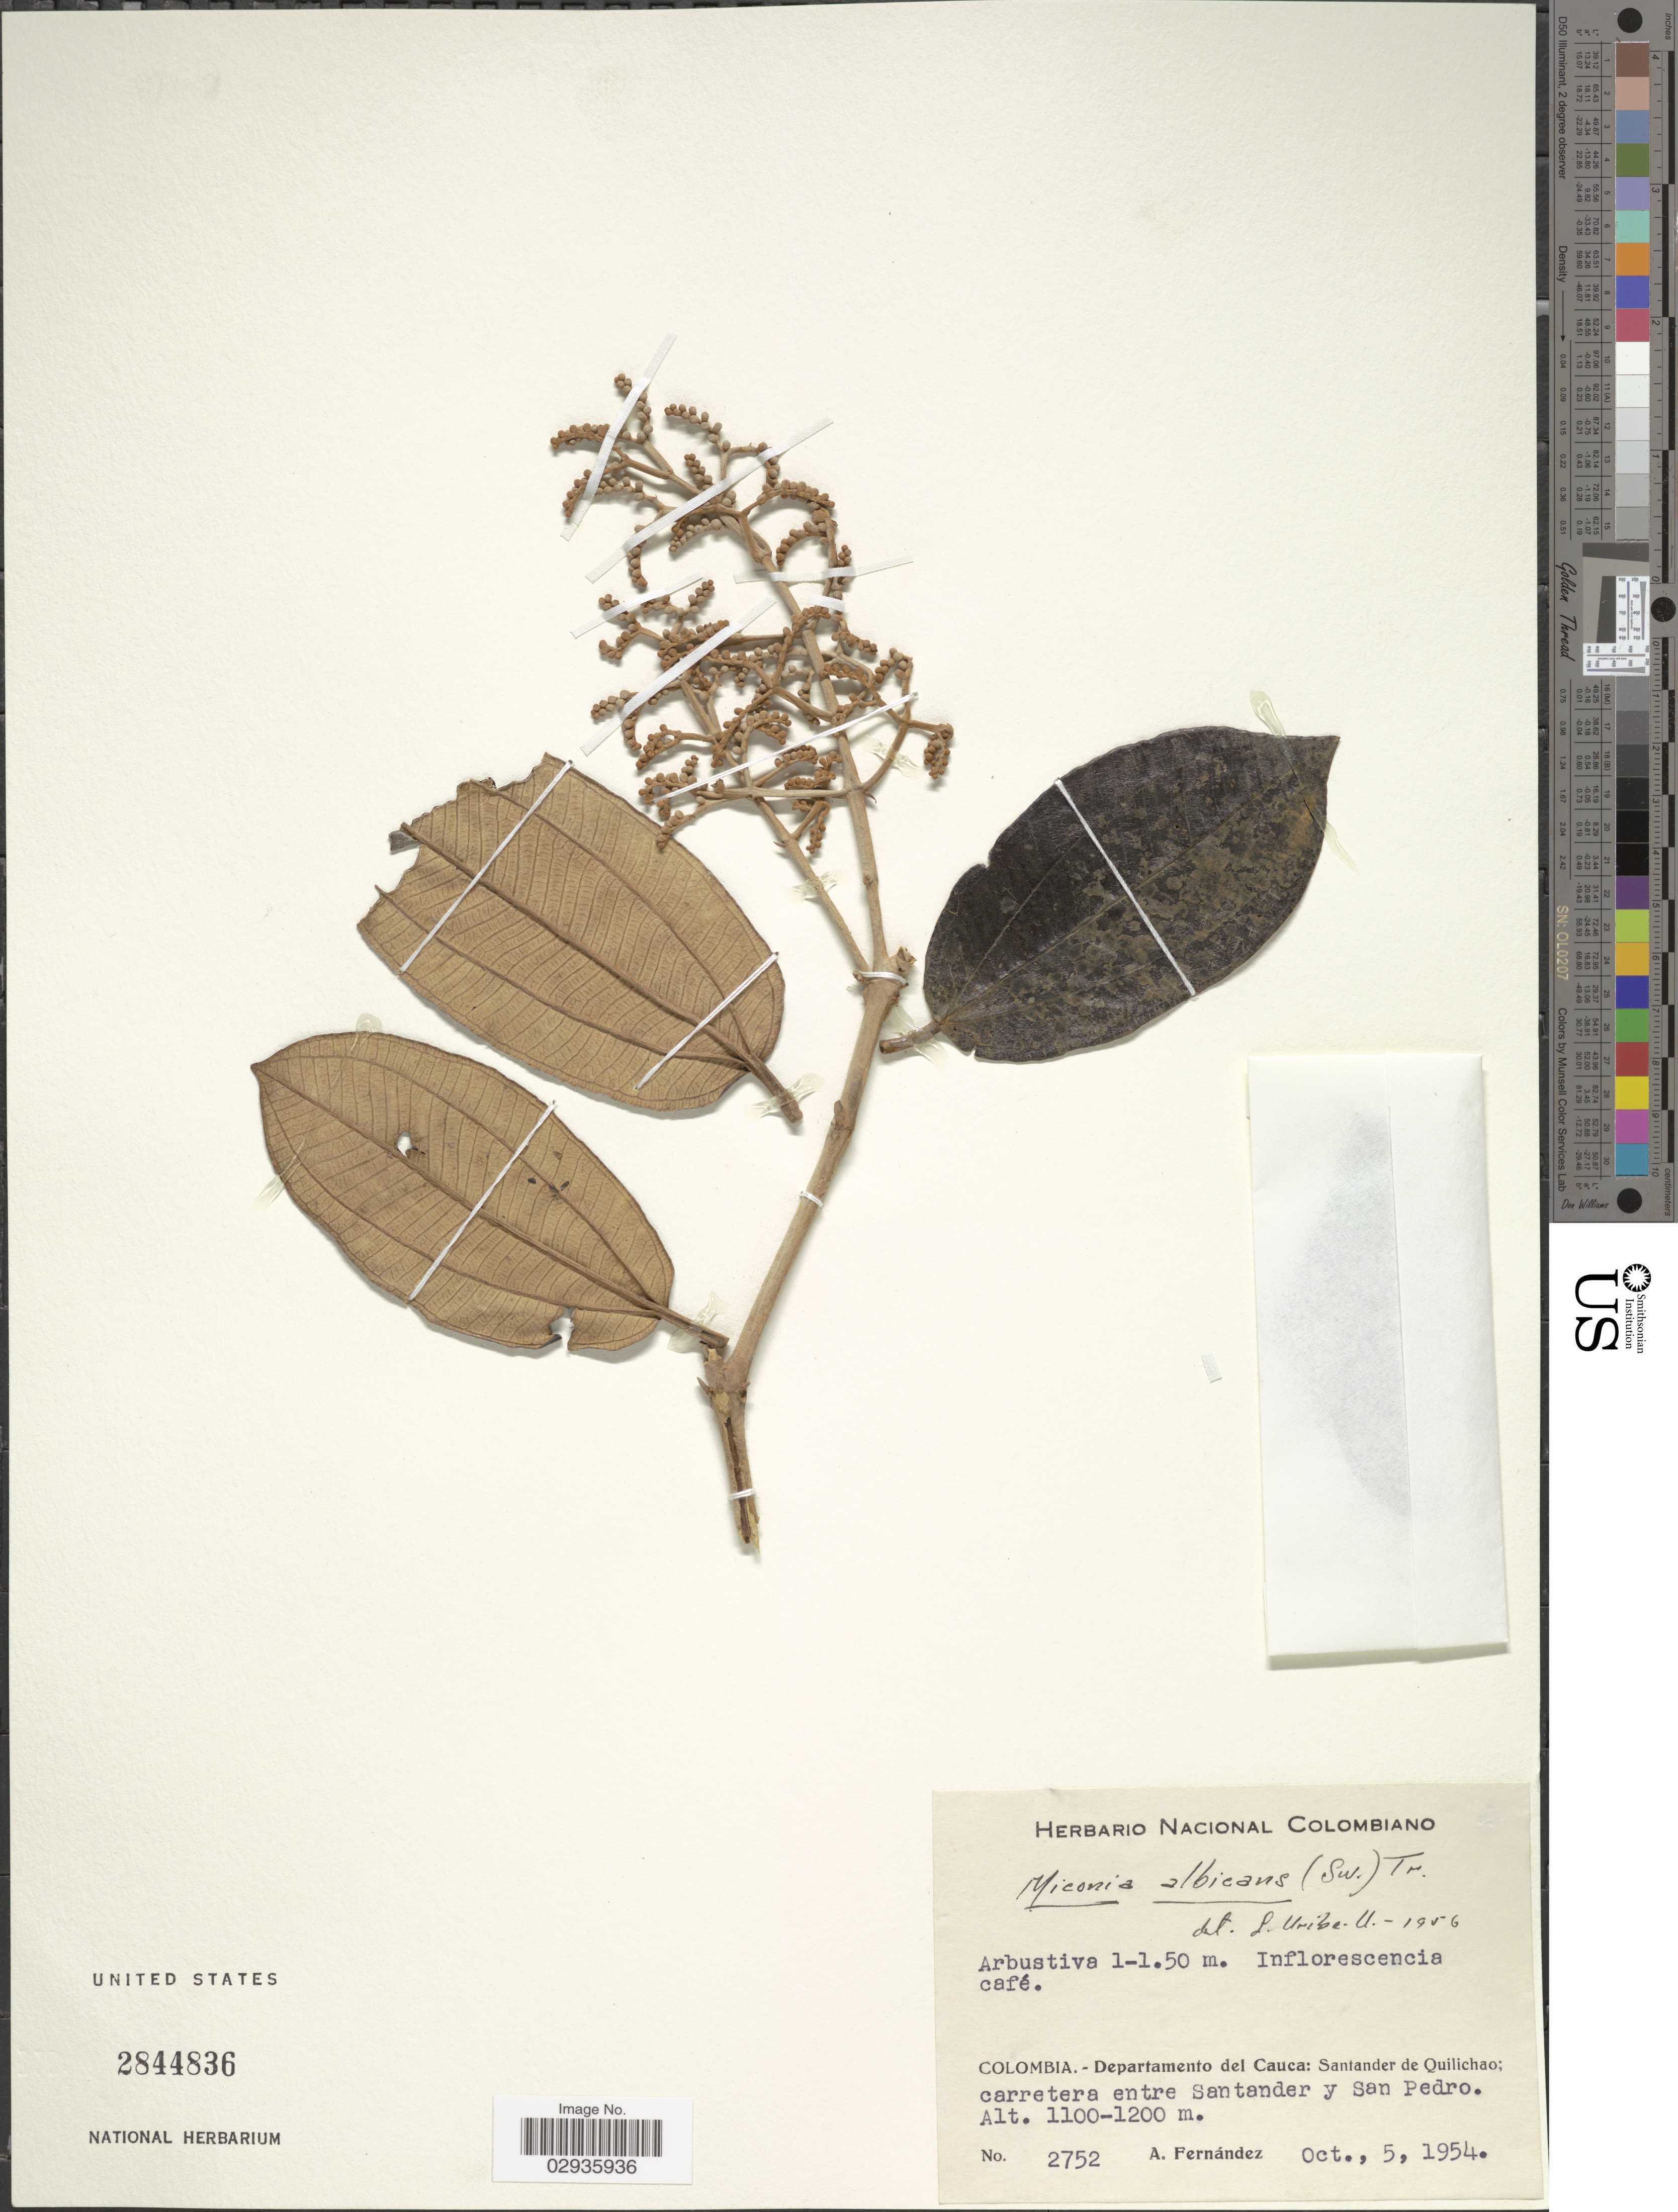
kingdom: Plantae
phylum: Tracheophyta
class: Magnoliopsida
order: Myrtales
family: Melastomataceae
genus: Miconia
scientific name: Miconia albicans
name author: (Sw.) Steud.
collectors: A. Fernández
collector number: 2752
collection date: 1954-10-05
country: Colombia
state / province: Cauca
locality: Departamento del Cauca: Santander de Quilichao; carretera entre Santander y San Pedro.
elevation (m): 1100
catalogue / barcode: US 2844836